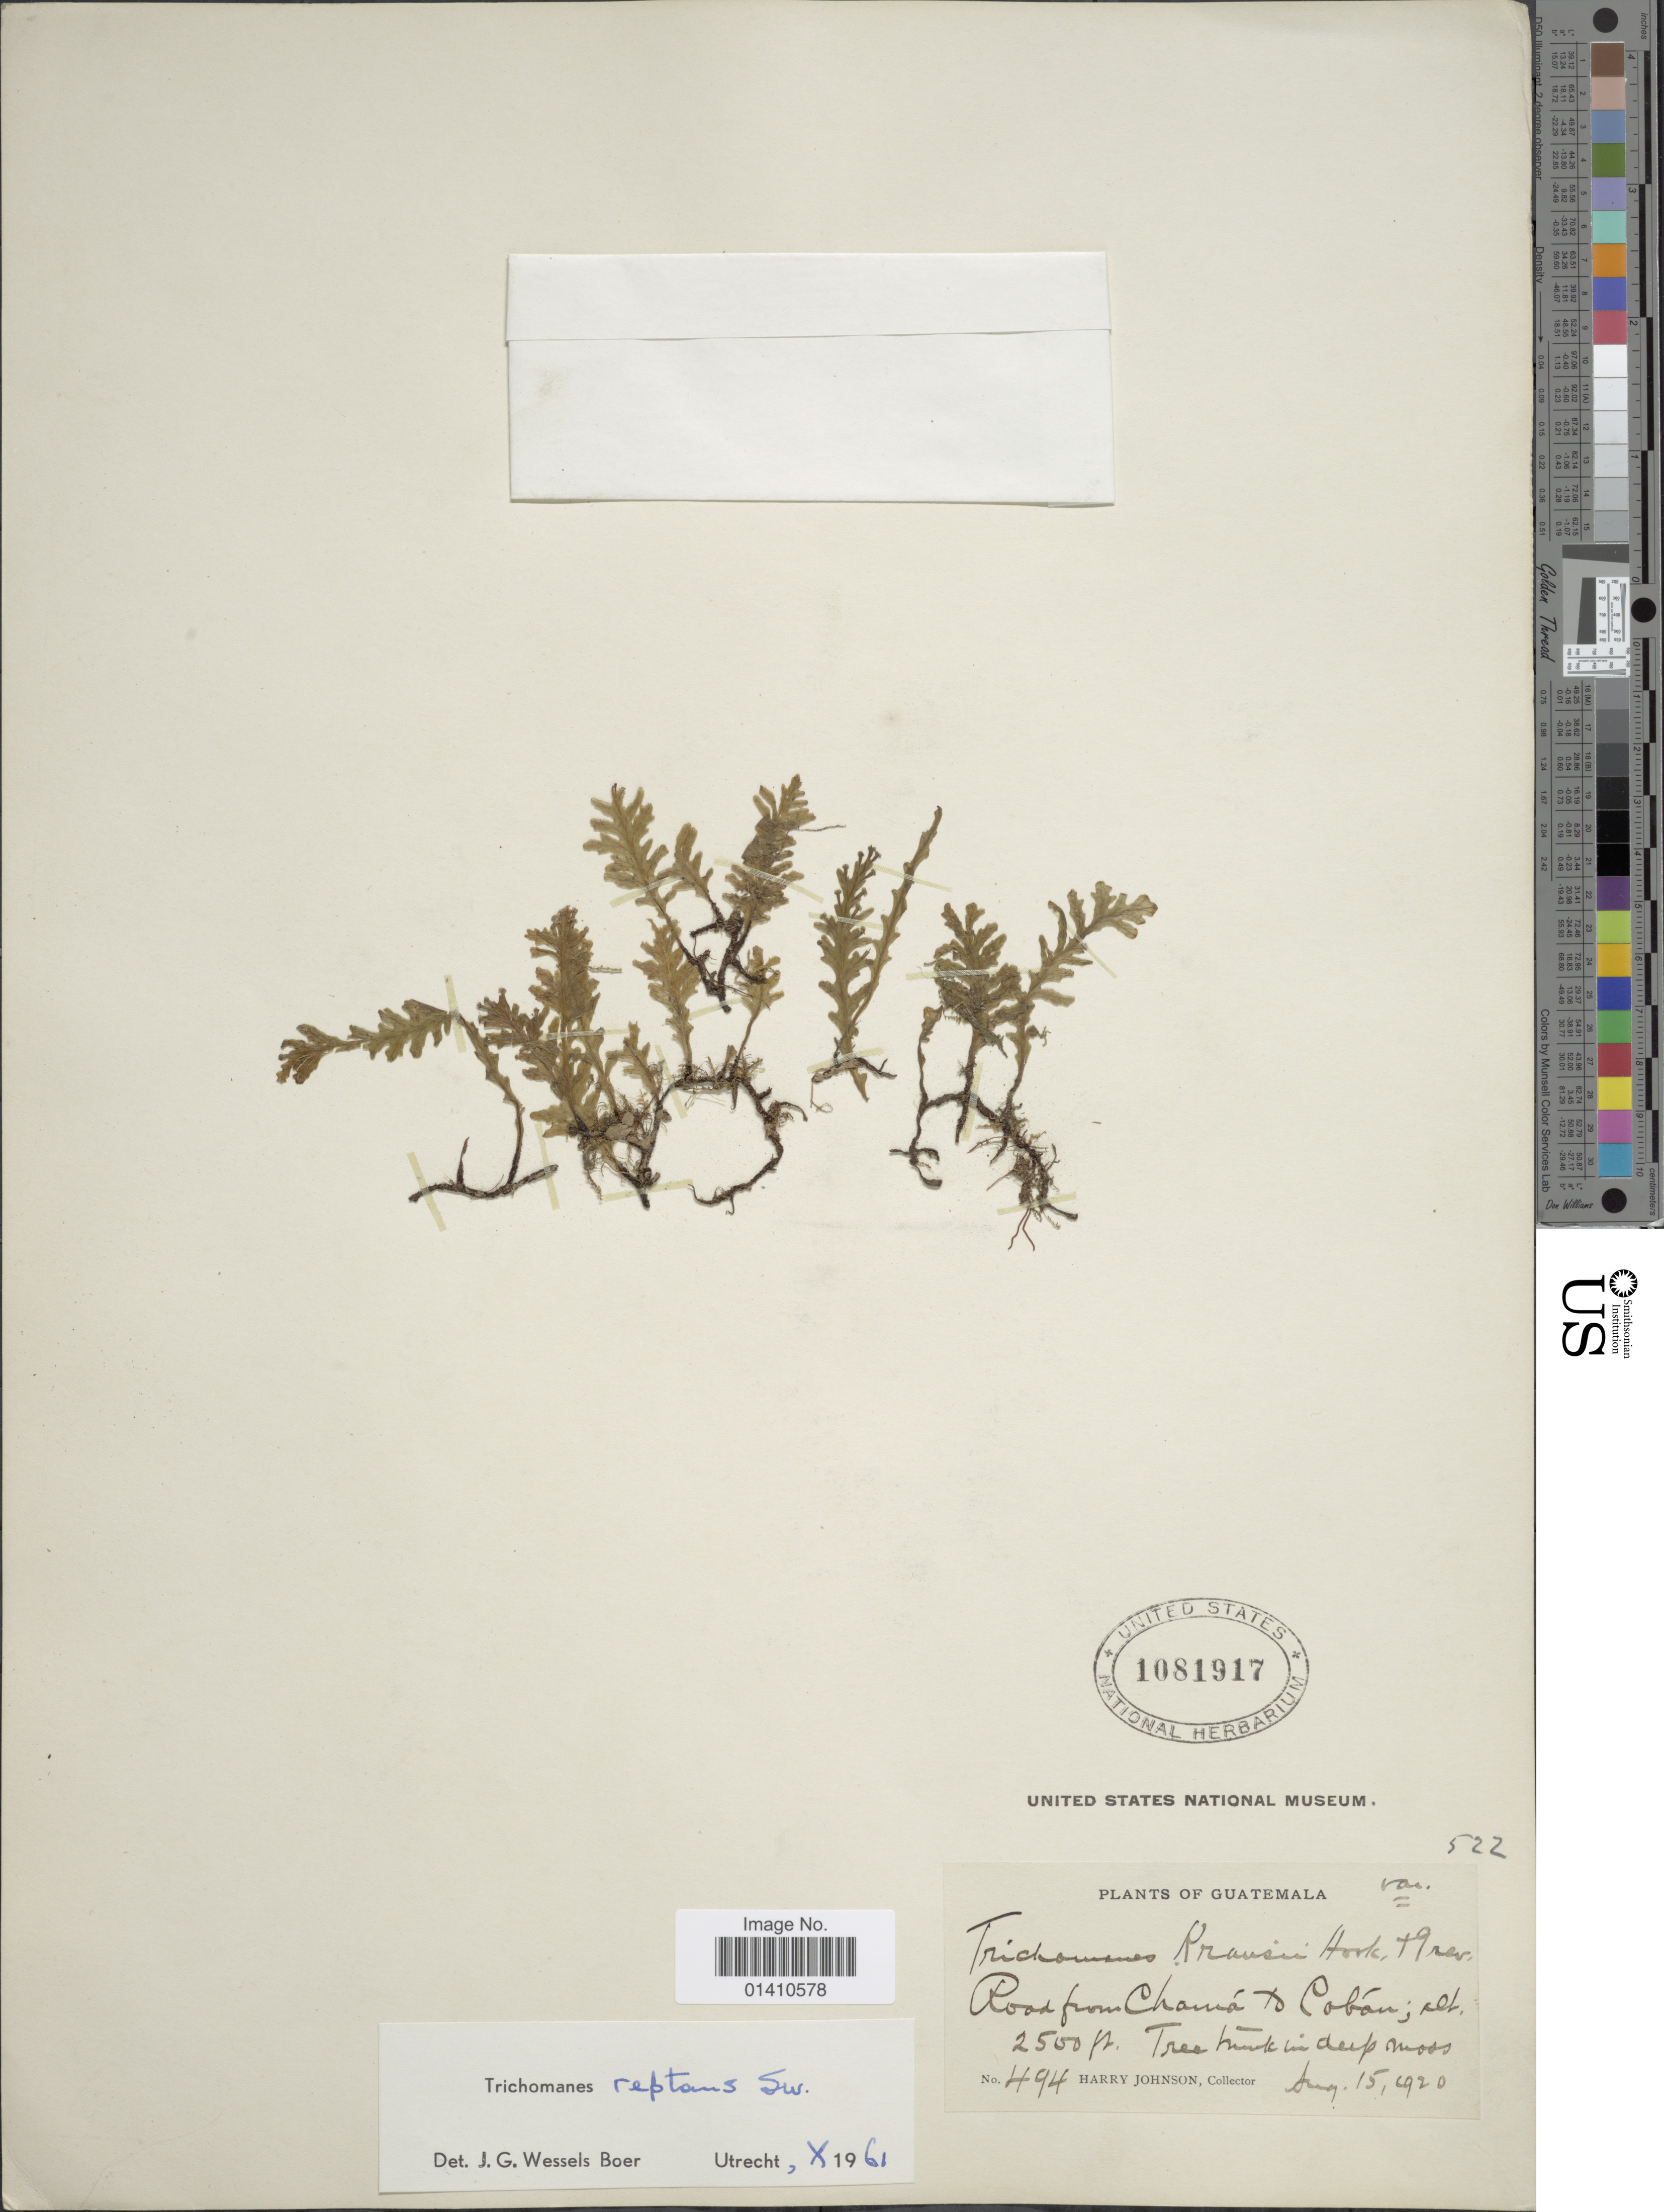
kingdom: Plantae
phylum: Tracheophyta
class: Polypodiopsida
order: Hymenophyllales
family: Hymenophyllaceae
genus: Didymoglossum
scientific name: Didymoglossum reptans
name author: (Sw.) C. Presl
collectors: H. Johnson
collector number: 494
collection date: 1920-08-15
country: Guatemala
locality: Road from Chama to Coban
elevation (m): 762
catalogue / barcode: US 1081917